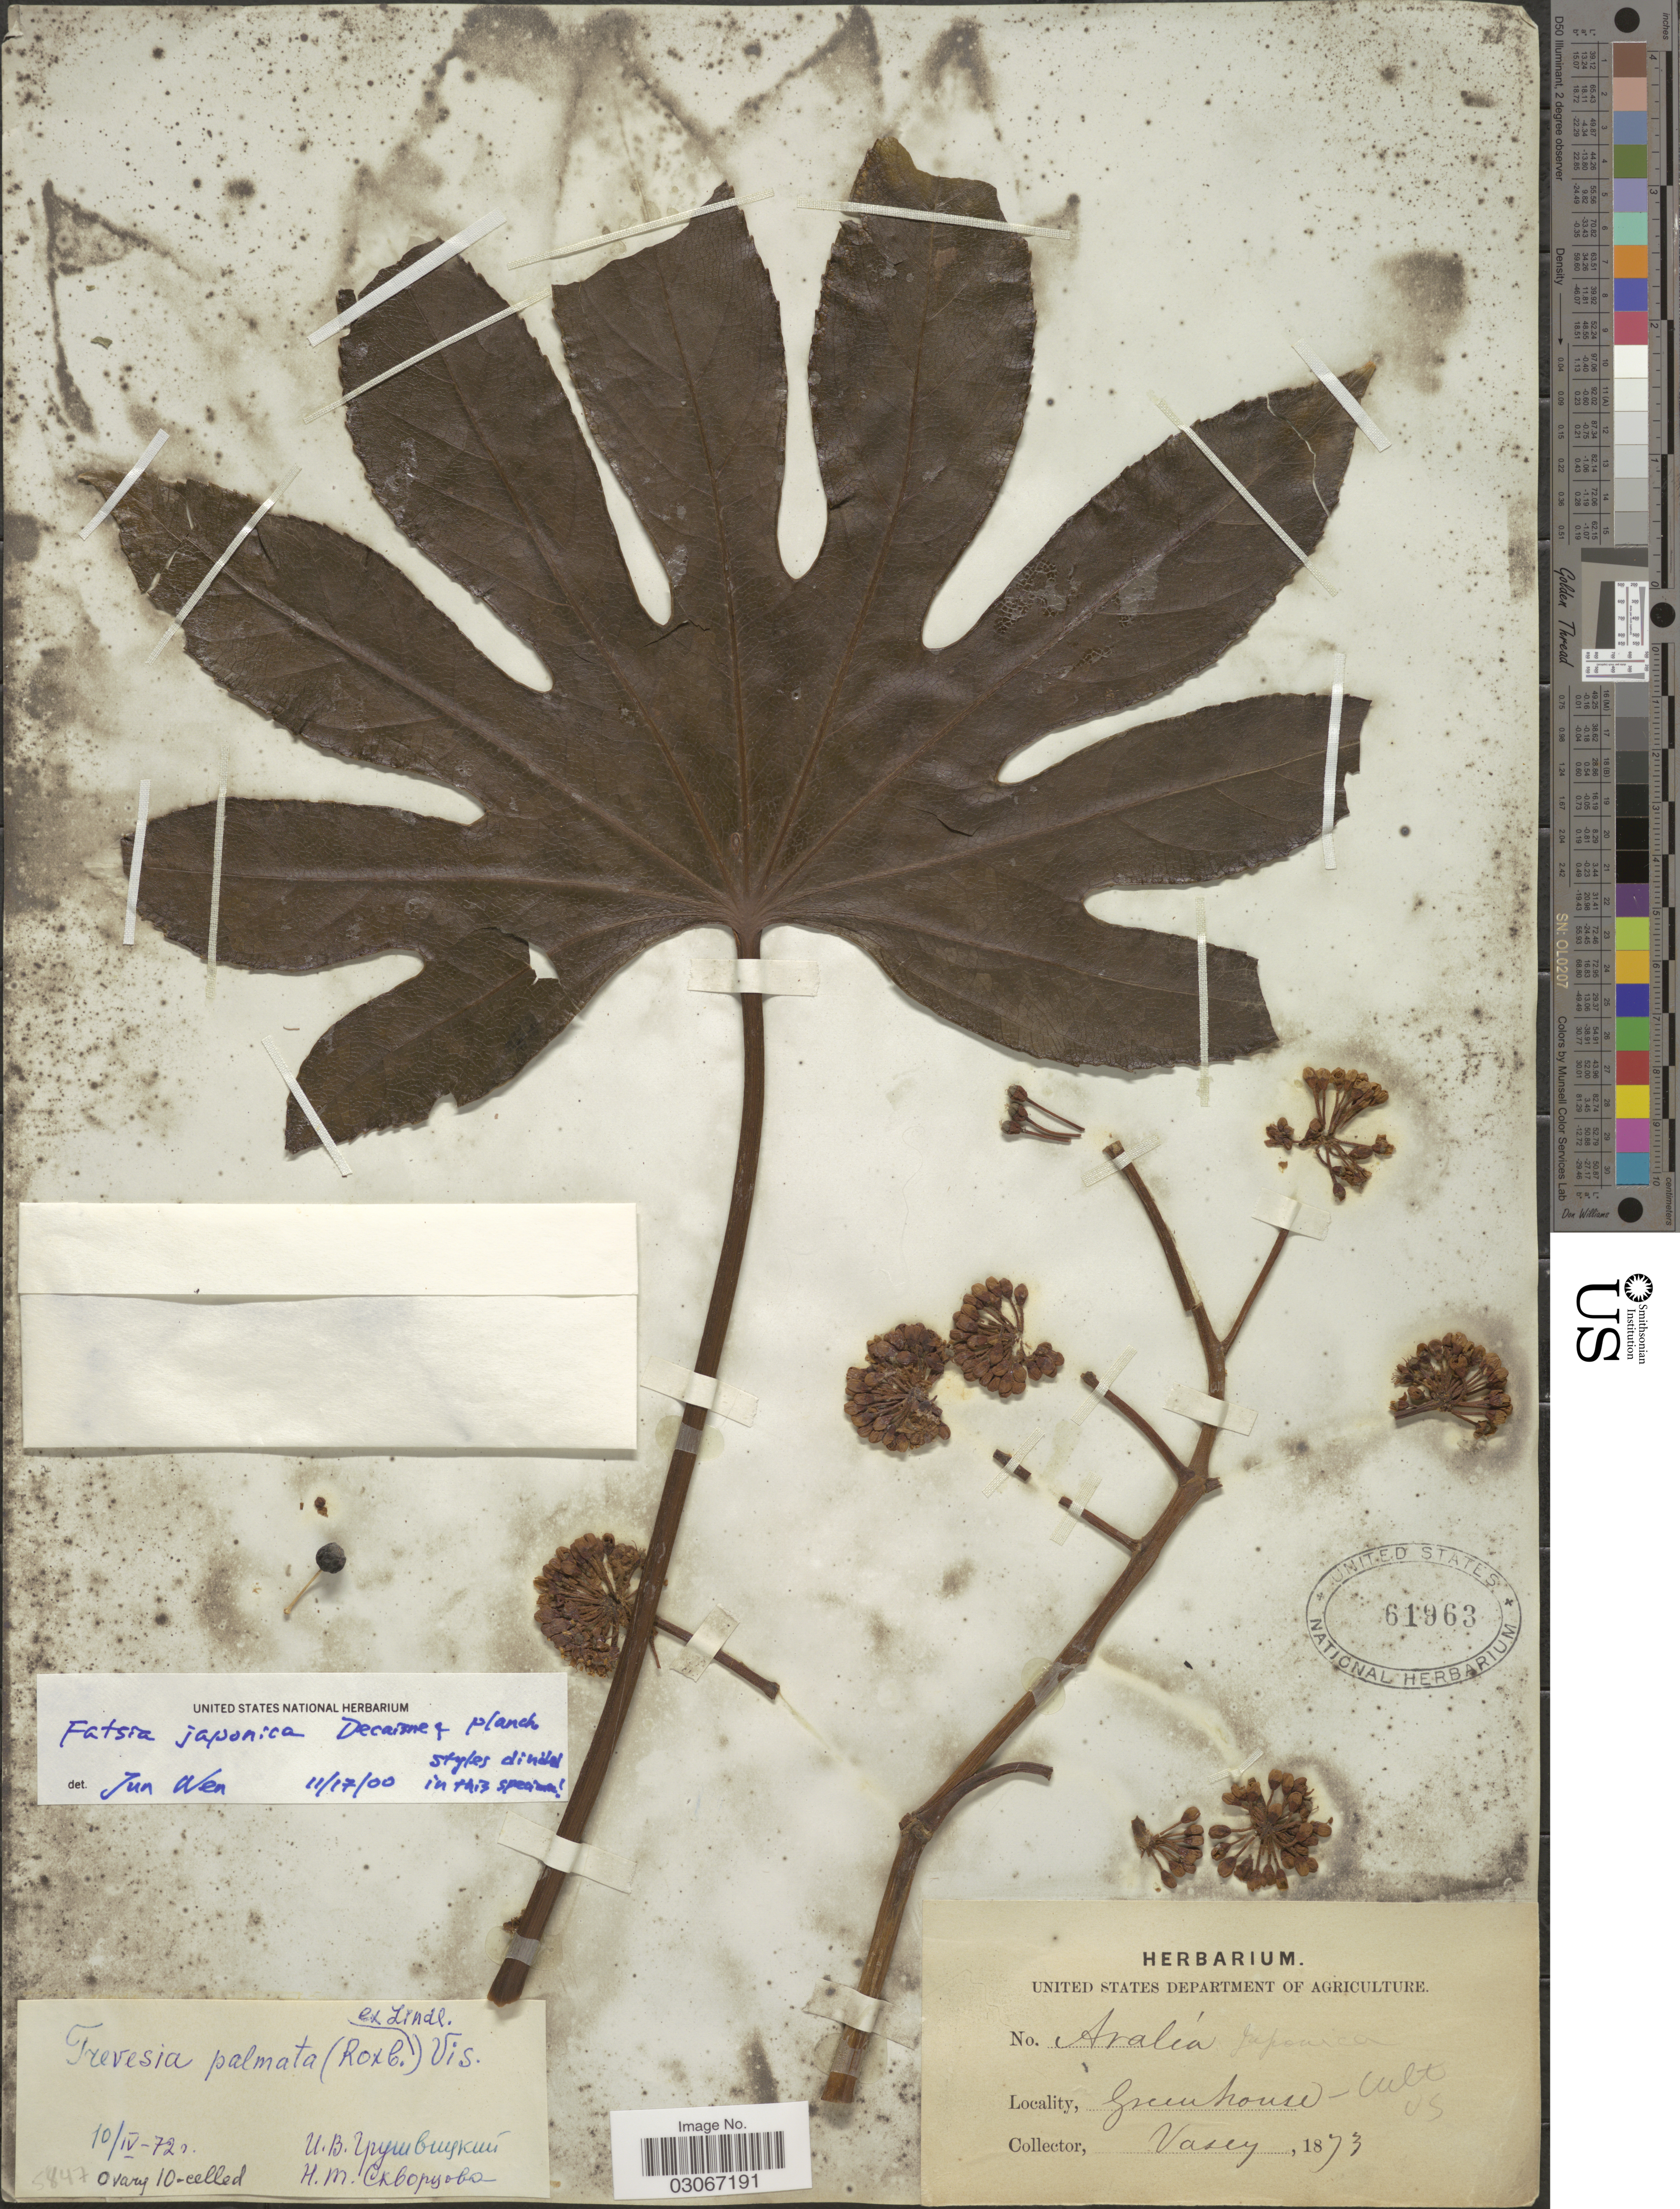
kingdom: Plantae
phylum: Tracheophyta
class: Magnoliopsida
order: Apiales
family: Araliaceae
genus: Fatsia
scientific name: Fatsia japonica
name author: (Thunb.) Decne. & Planch.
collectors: Vasey, --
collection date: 1873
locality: Greenhouse.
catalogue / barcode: US 61963